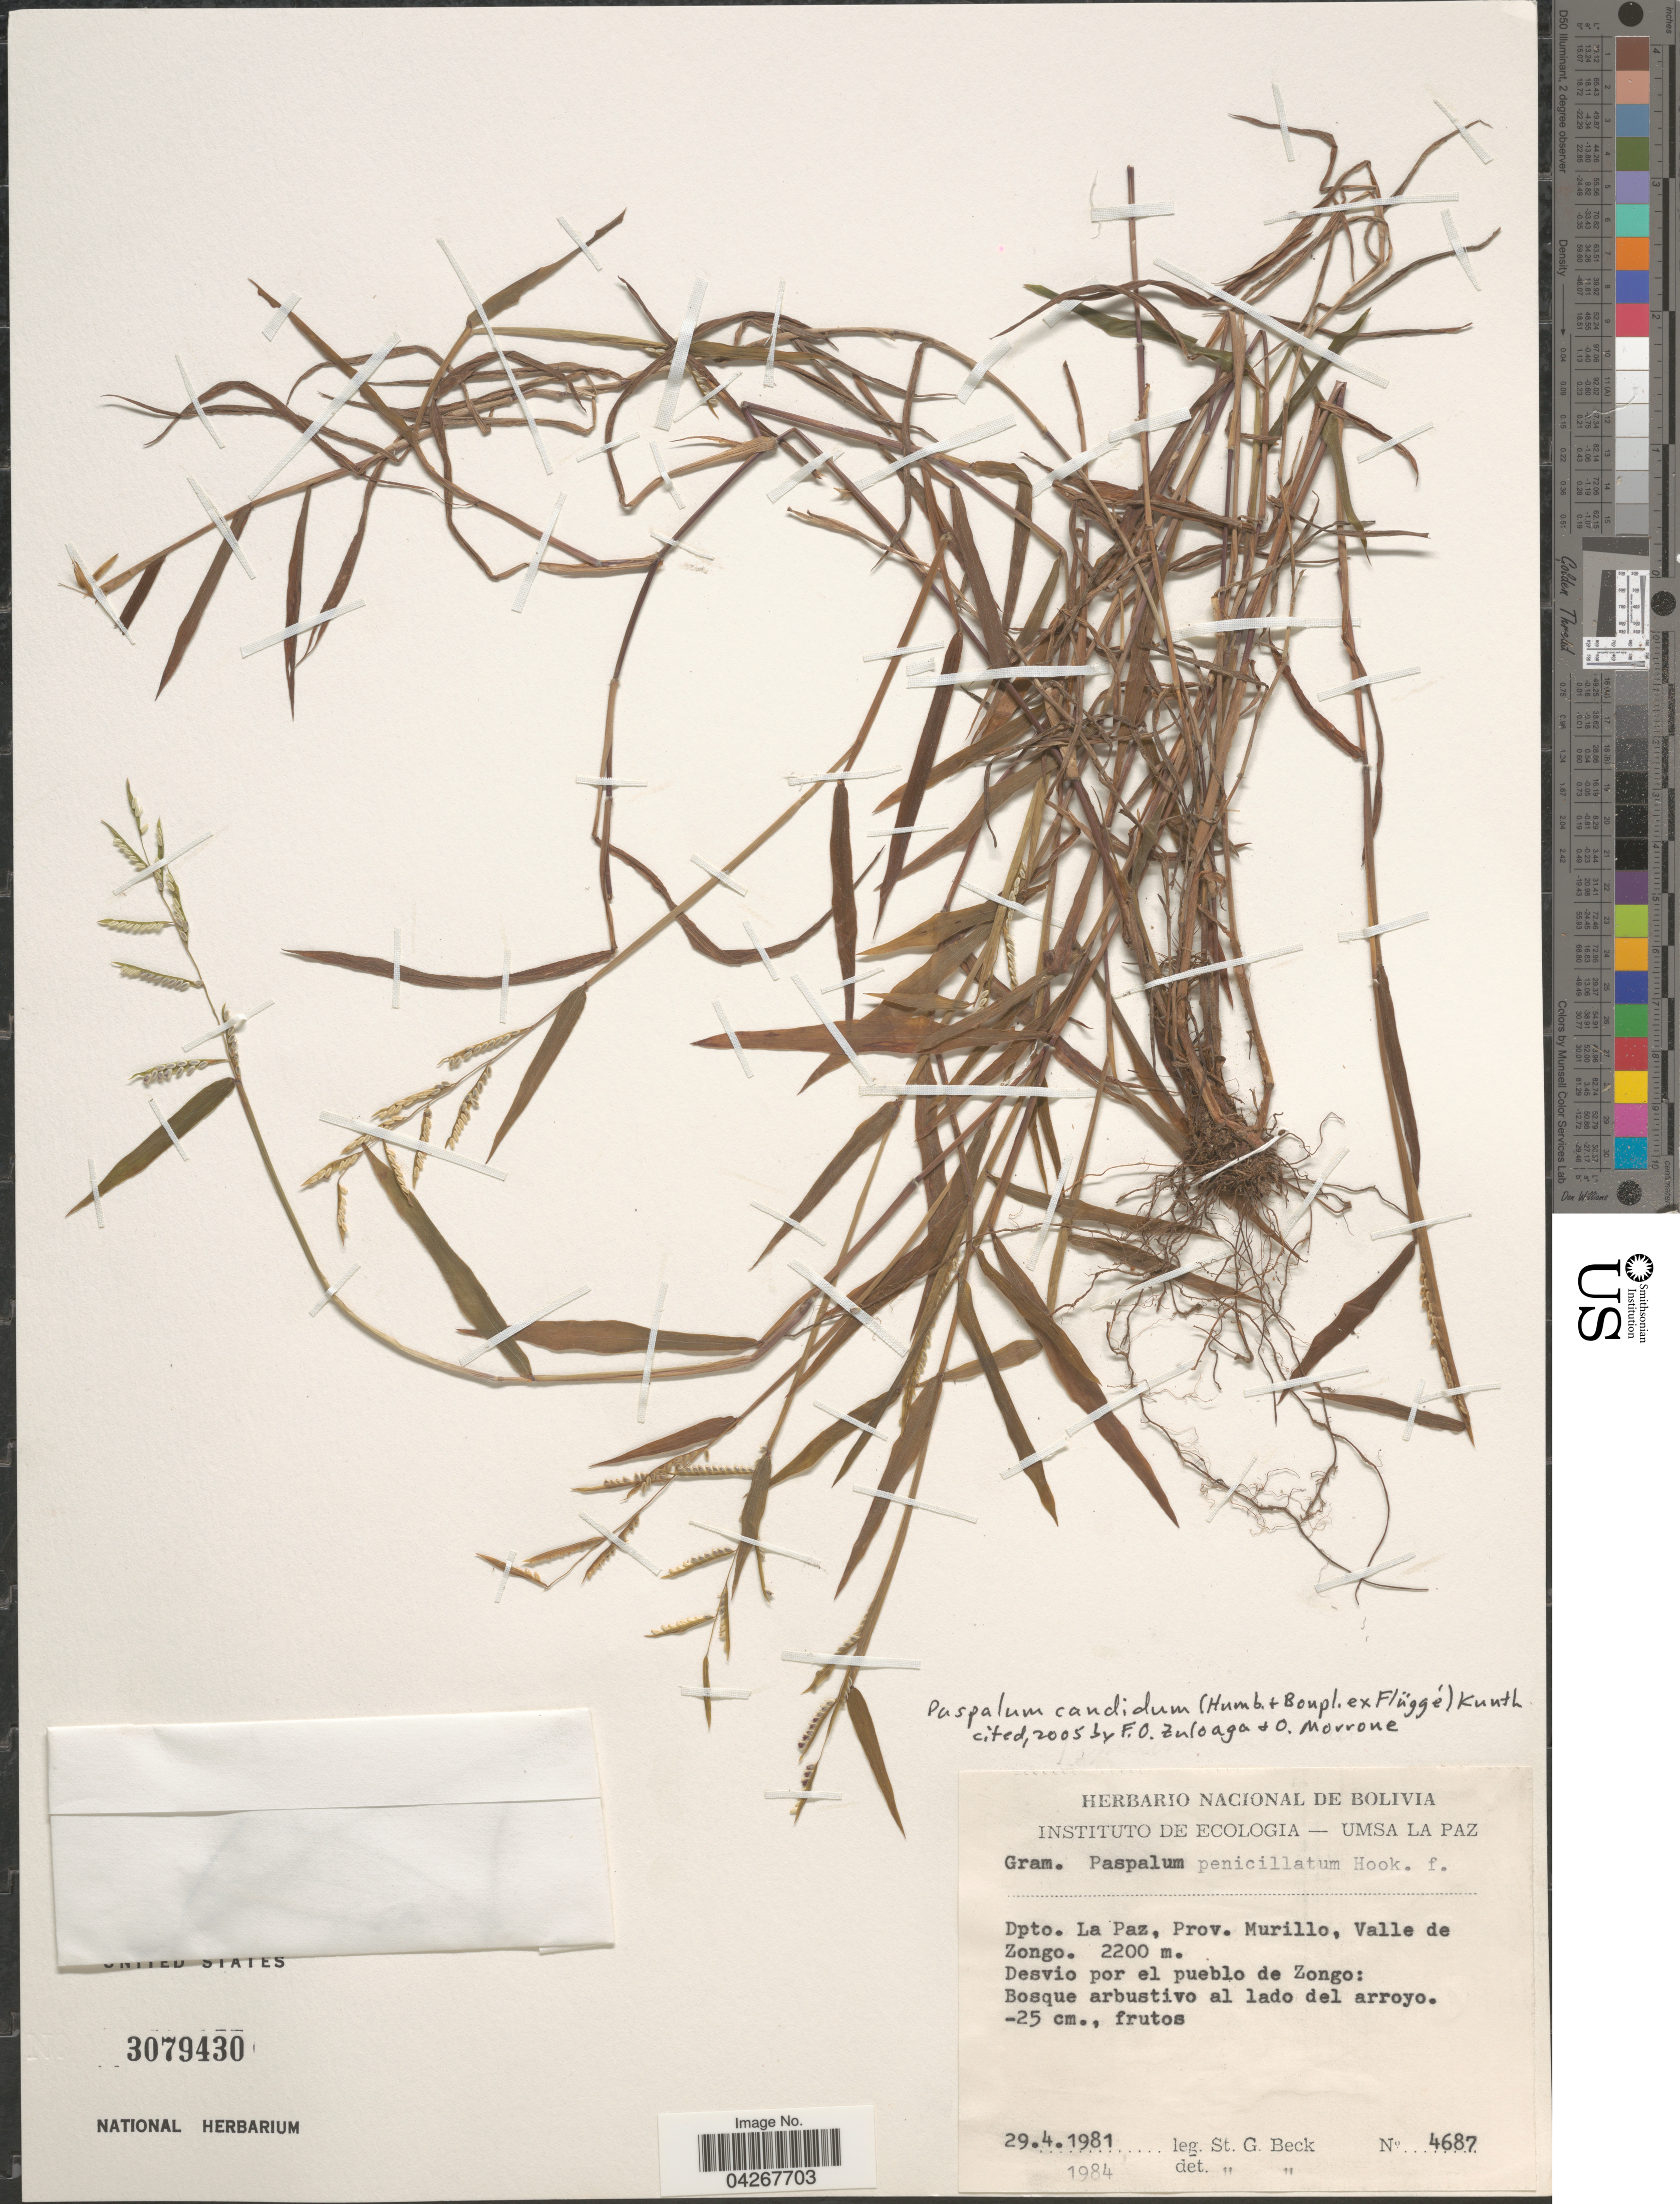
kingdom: Plantae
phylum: Tracheophyta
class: Liliopsida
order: Poales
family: Poaceae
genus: Paspalum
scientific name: Paspalum candidum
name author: (Humb. & Bonpl. ex Fleugge) Kunth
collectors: S. G. Beck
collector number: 4687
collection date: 1981-04-29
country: Bolivia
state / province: La Paz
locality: Dpto. La Paz, Prov. Murillo, Valle de Zongo. Desvio por el pubelo de Zongo: Bosque arbustivo al lado del arroyo.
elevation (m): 2200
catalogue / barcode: US 3079430